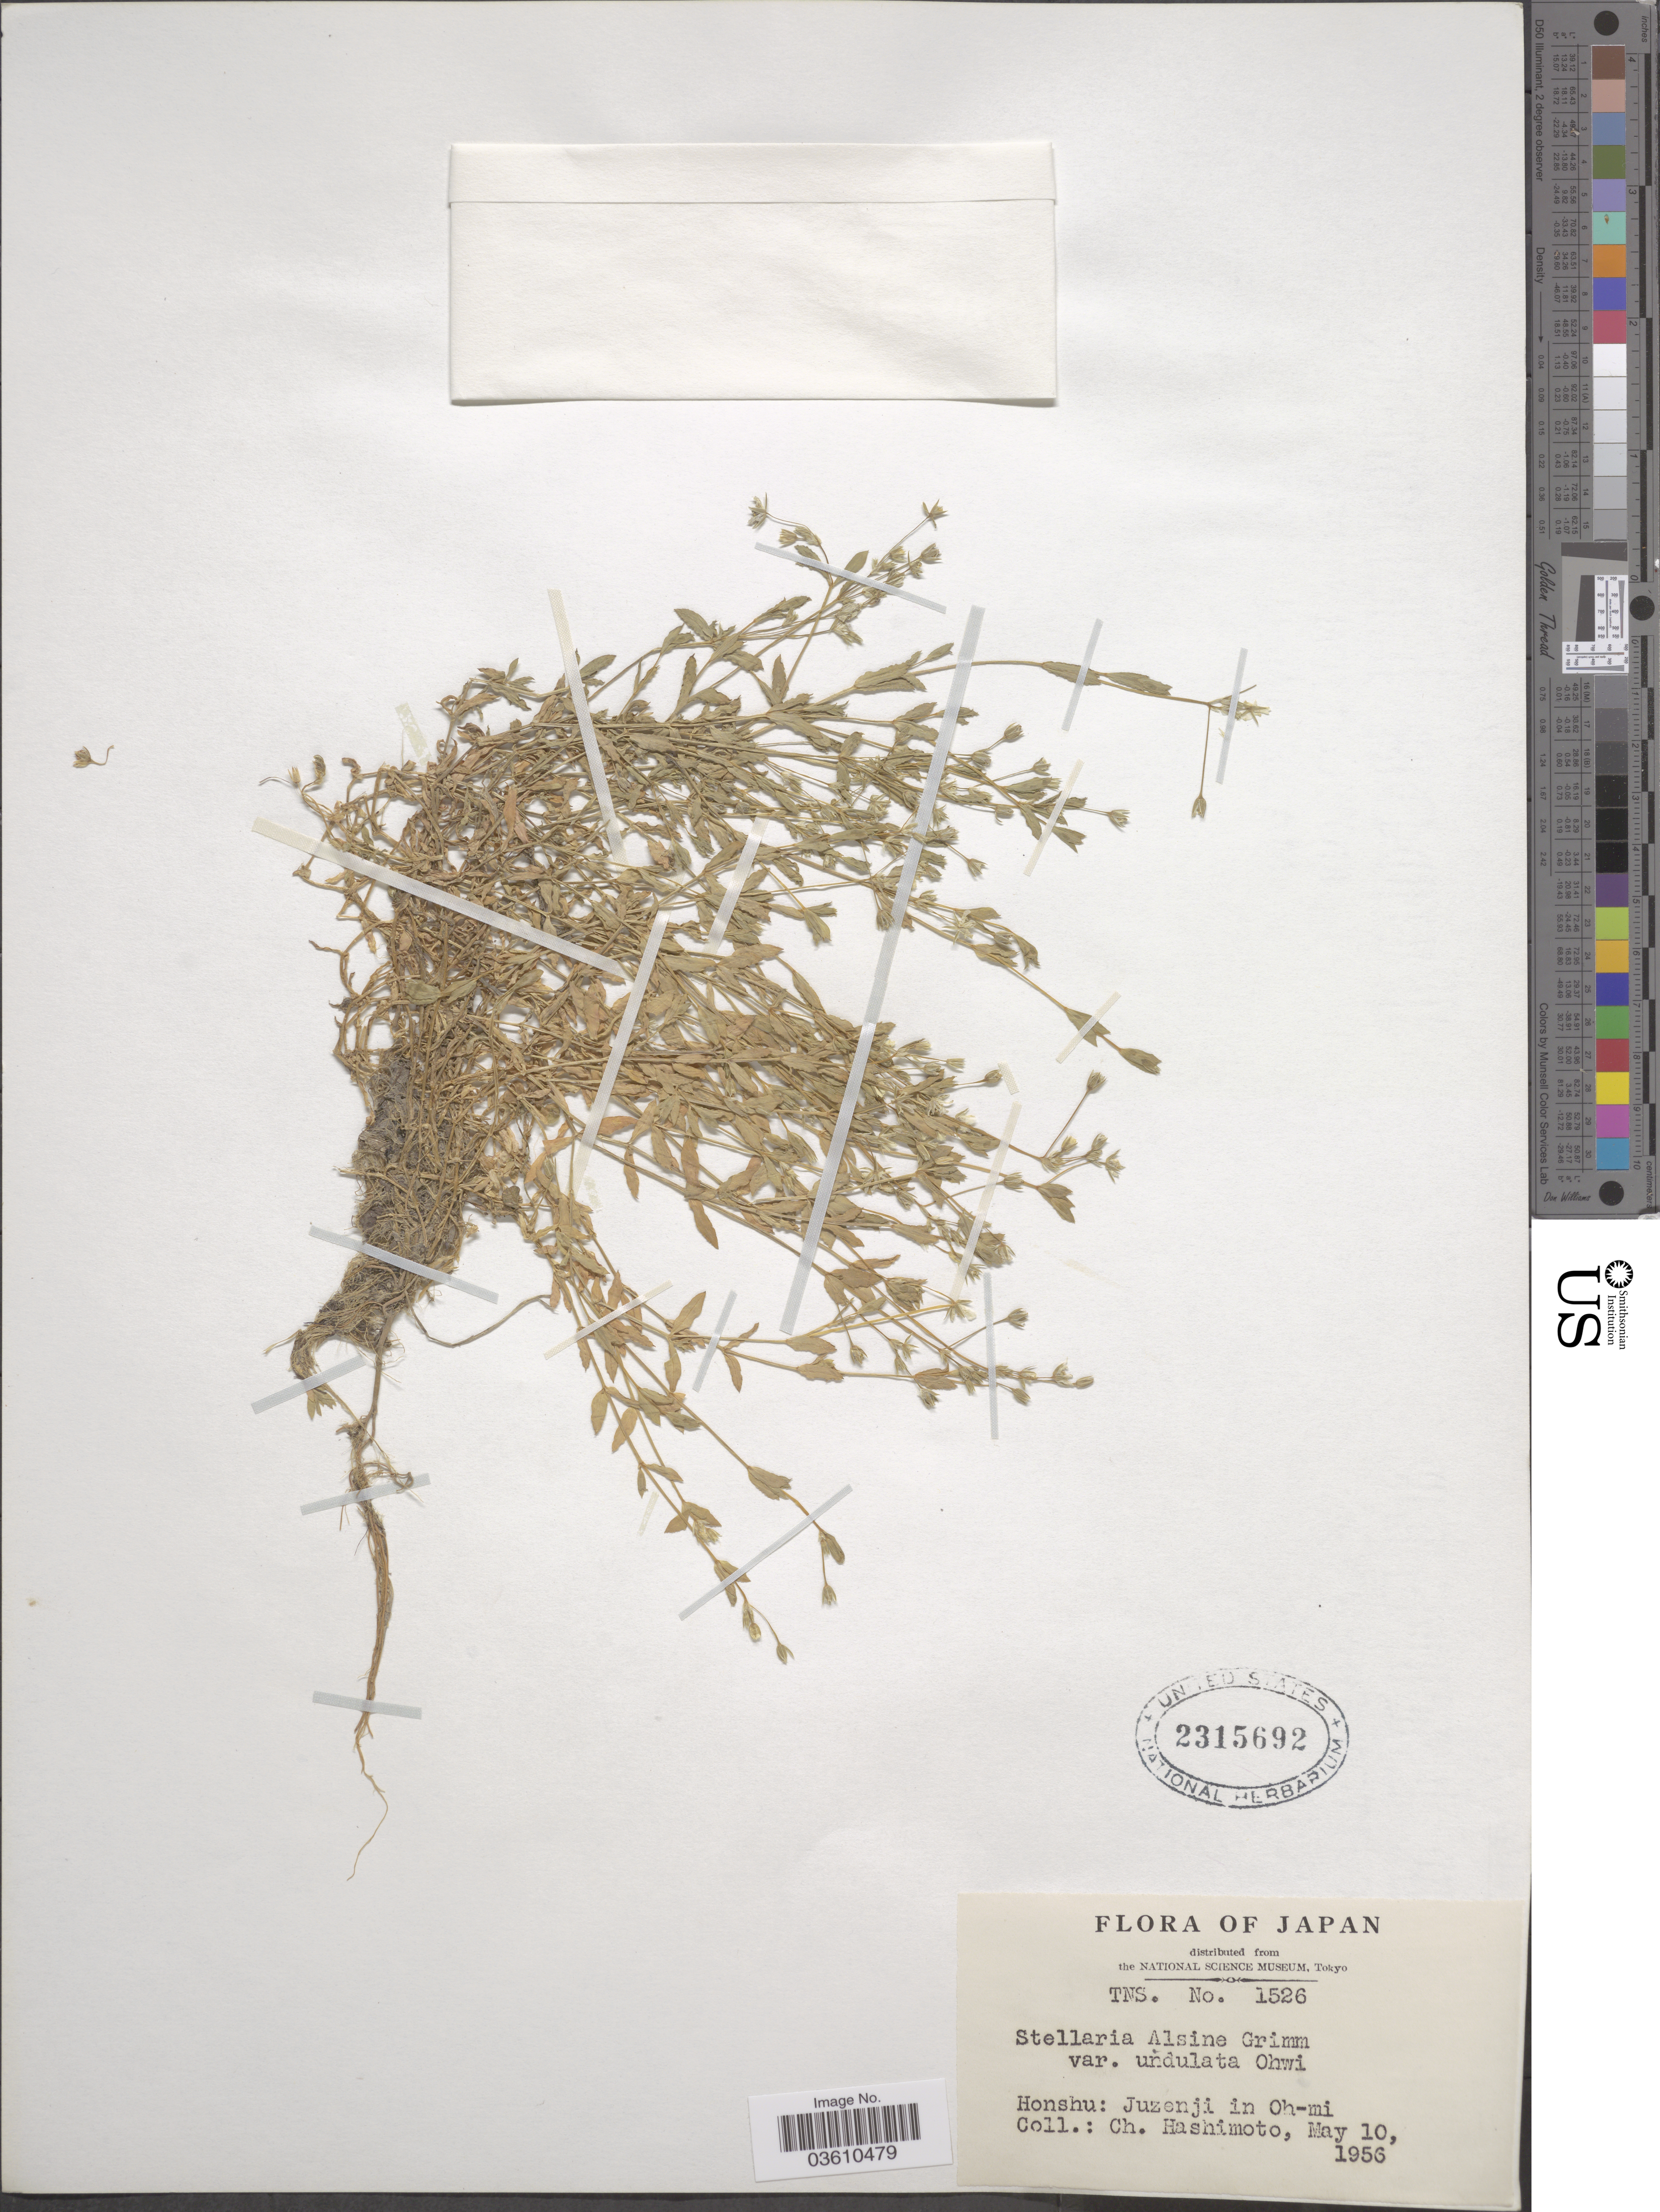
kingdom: Plantae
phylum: Tracheophyta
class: Magnoliopsida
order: Caryophyllales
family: Caryophyllaceae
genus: Stellaria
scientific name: Stellaria alsinoides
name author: Boiss. & Buhse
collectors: C. Hashimoto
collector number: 1526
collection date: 1956-05-10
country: Japan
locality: Honshu: Juzenji in Oh-mi.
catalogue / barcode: US 2315692